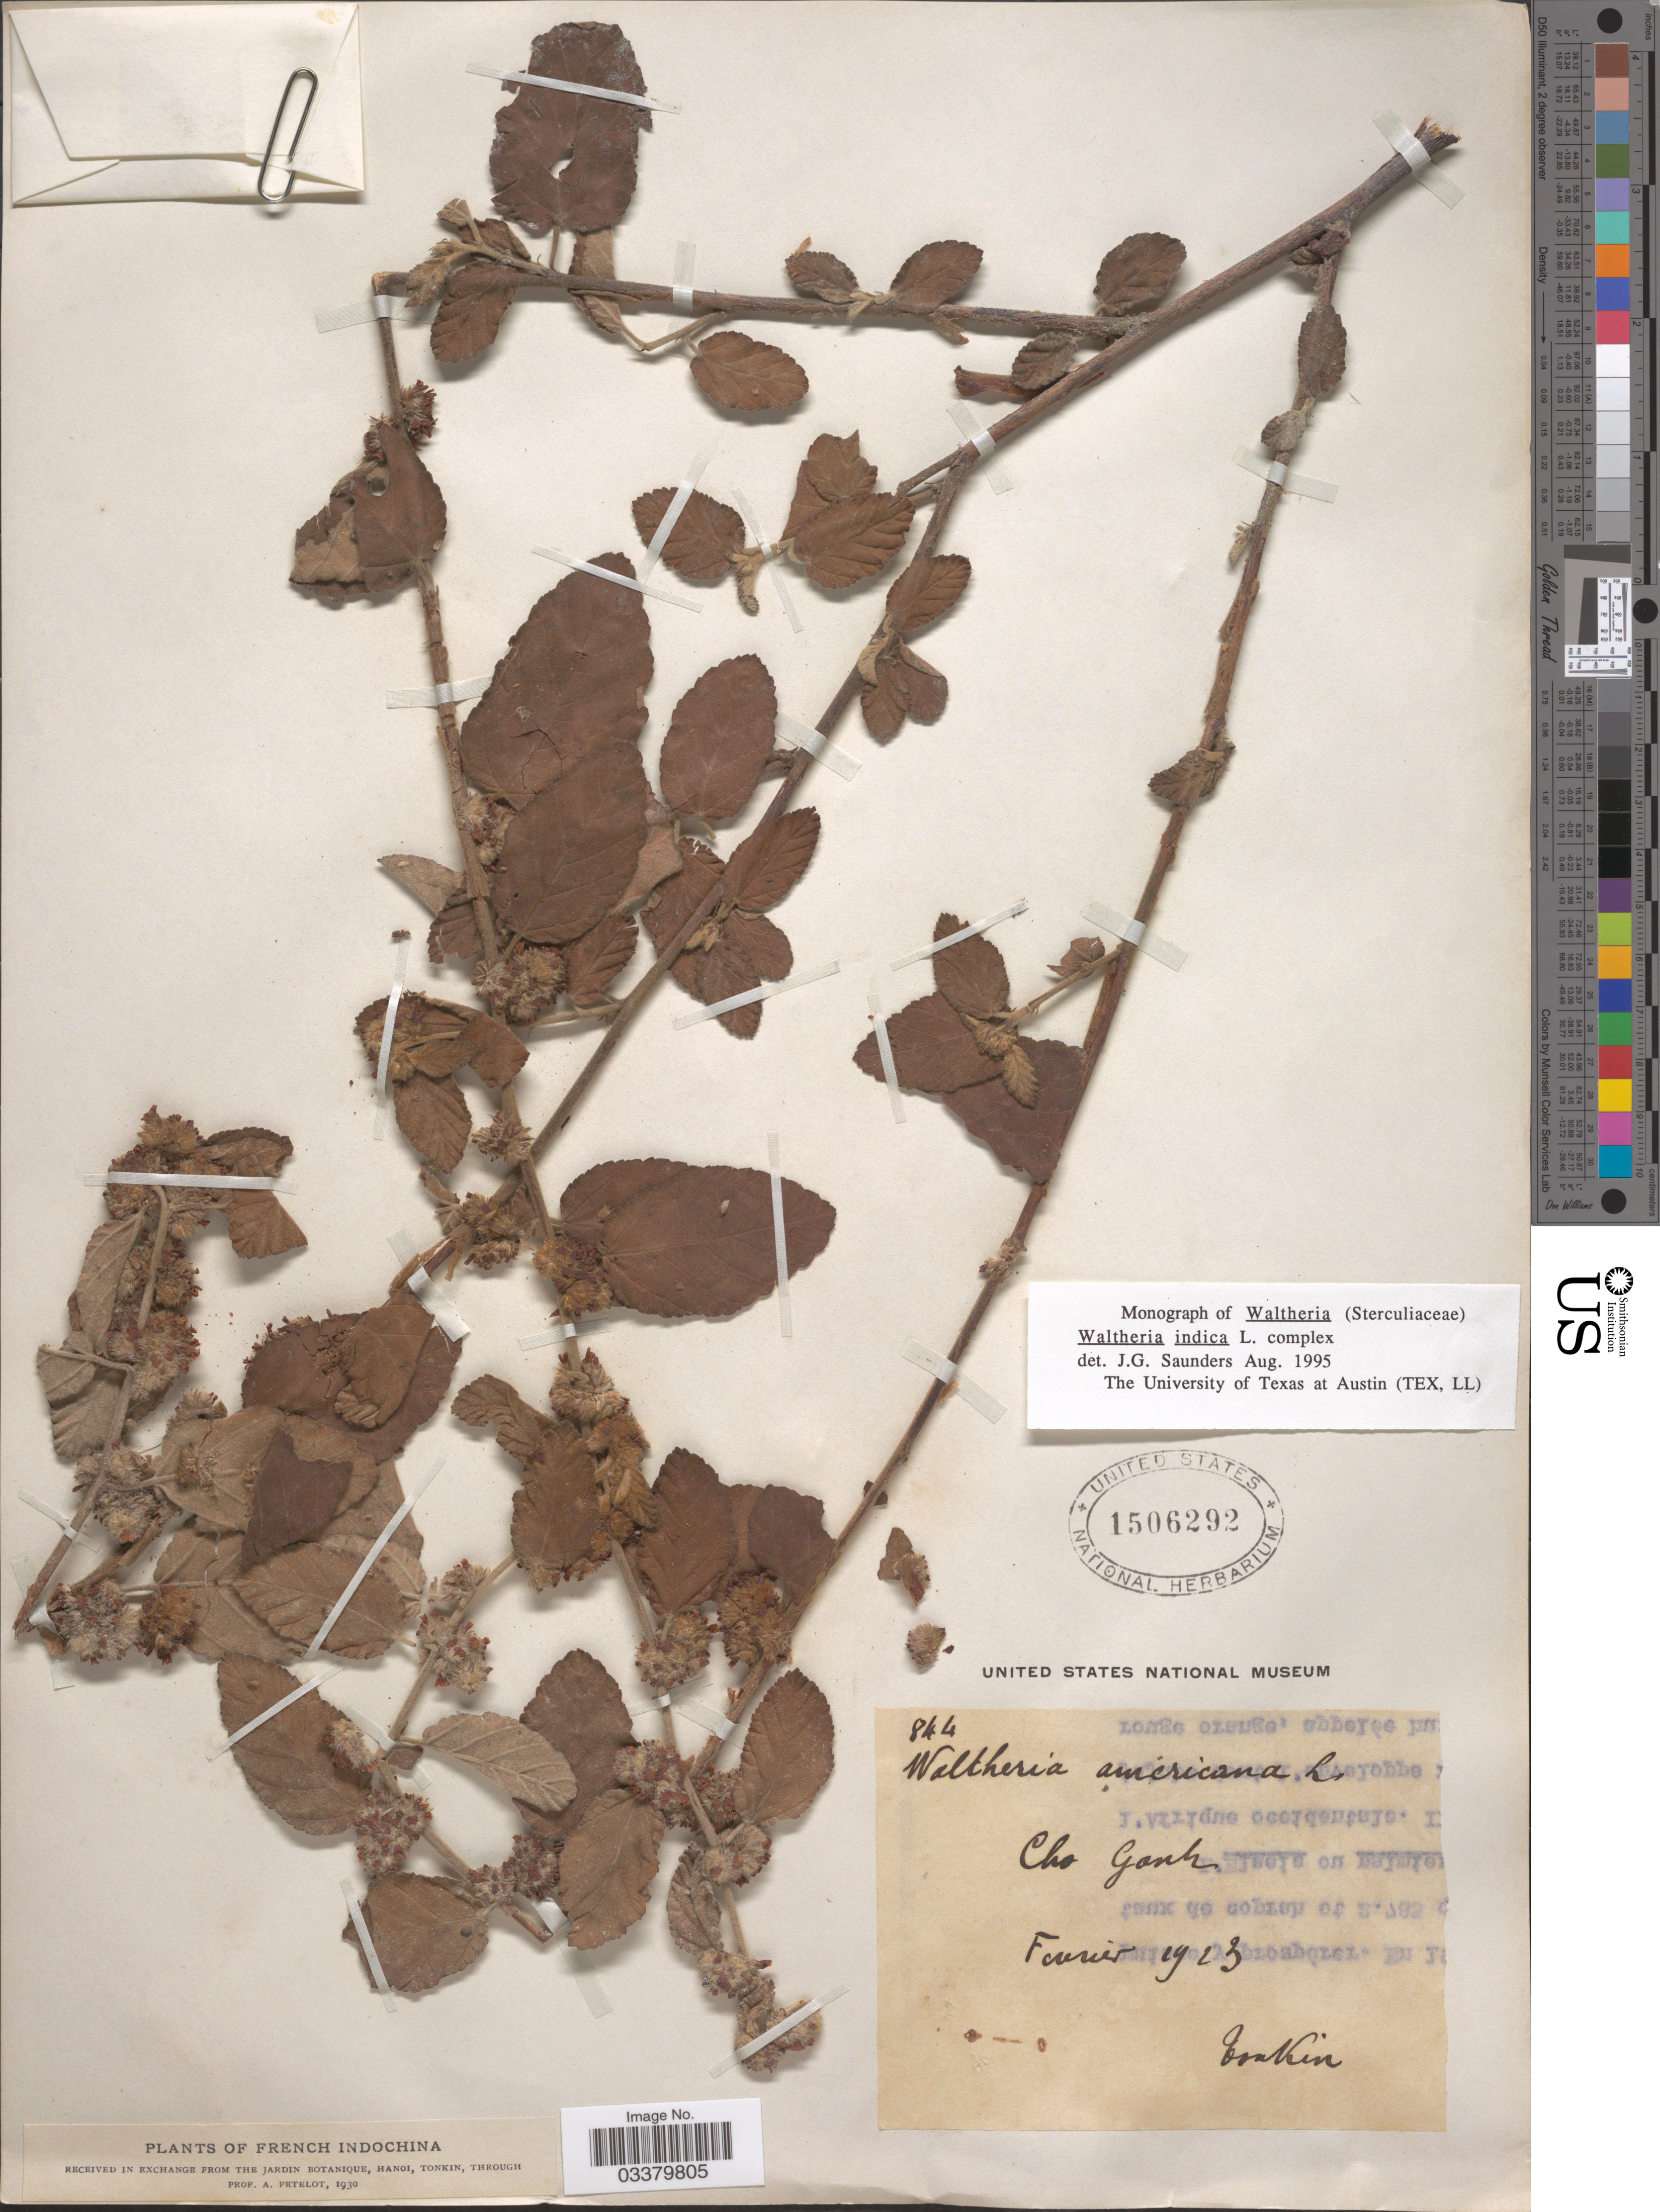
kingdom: Plantae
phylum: Tracheophyta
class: Magnoliopsida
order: Malvales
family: Malvaceae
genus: Waltheria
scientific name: Waltheria indica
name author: L.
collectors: A. Petelot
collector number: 844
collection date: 1923-02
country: Vietnam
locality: French Indochina, Cho Ganh.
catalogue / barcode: US 1506292